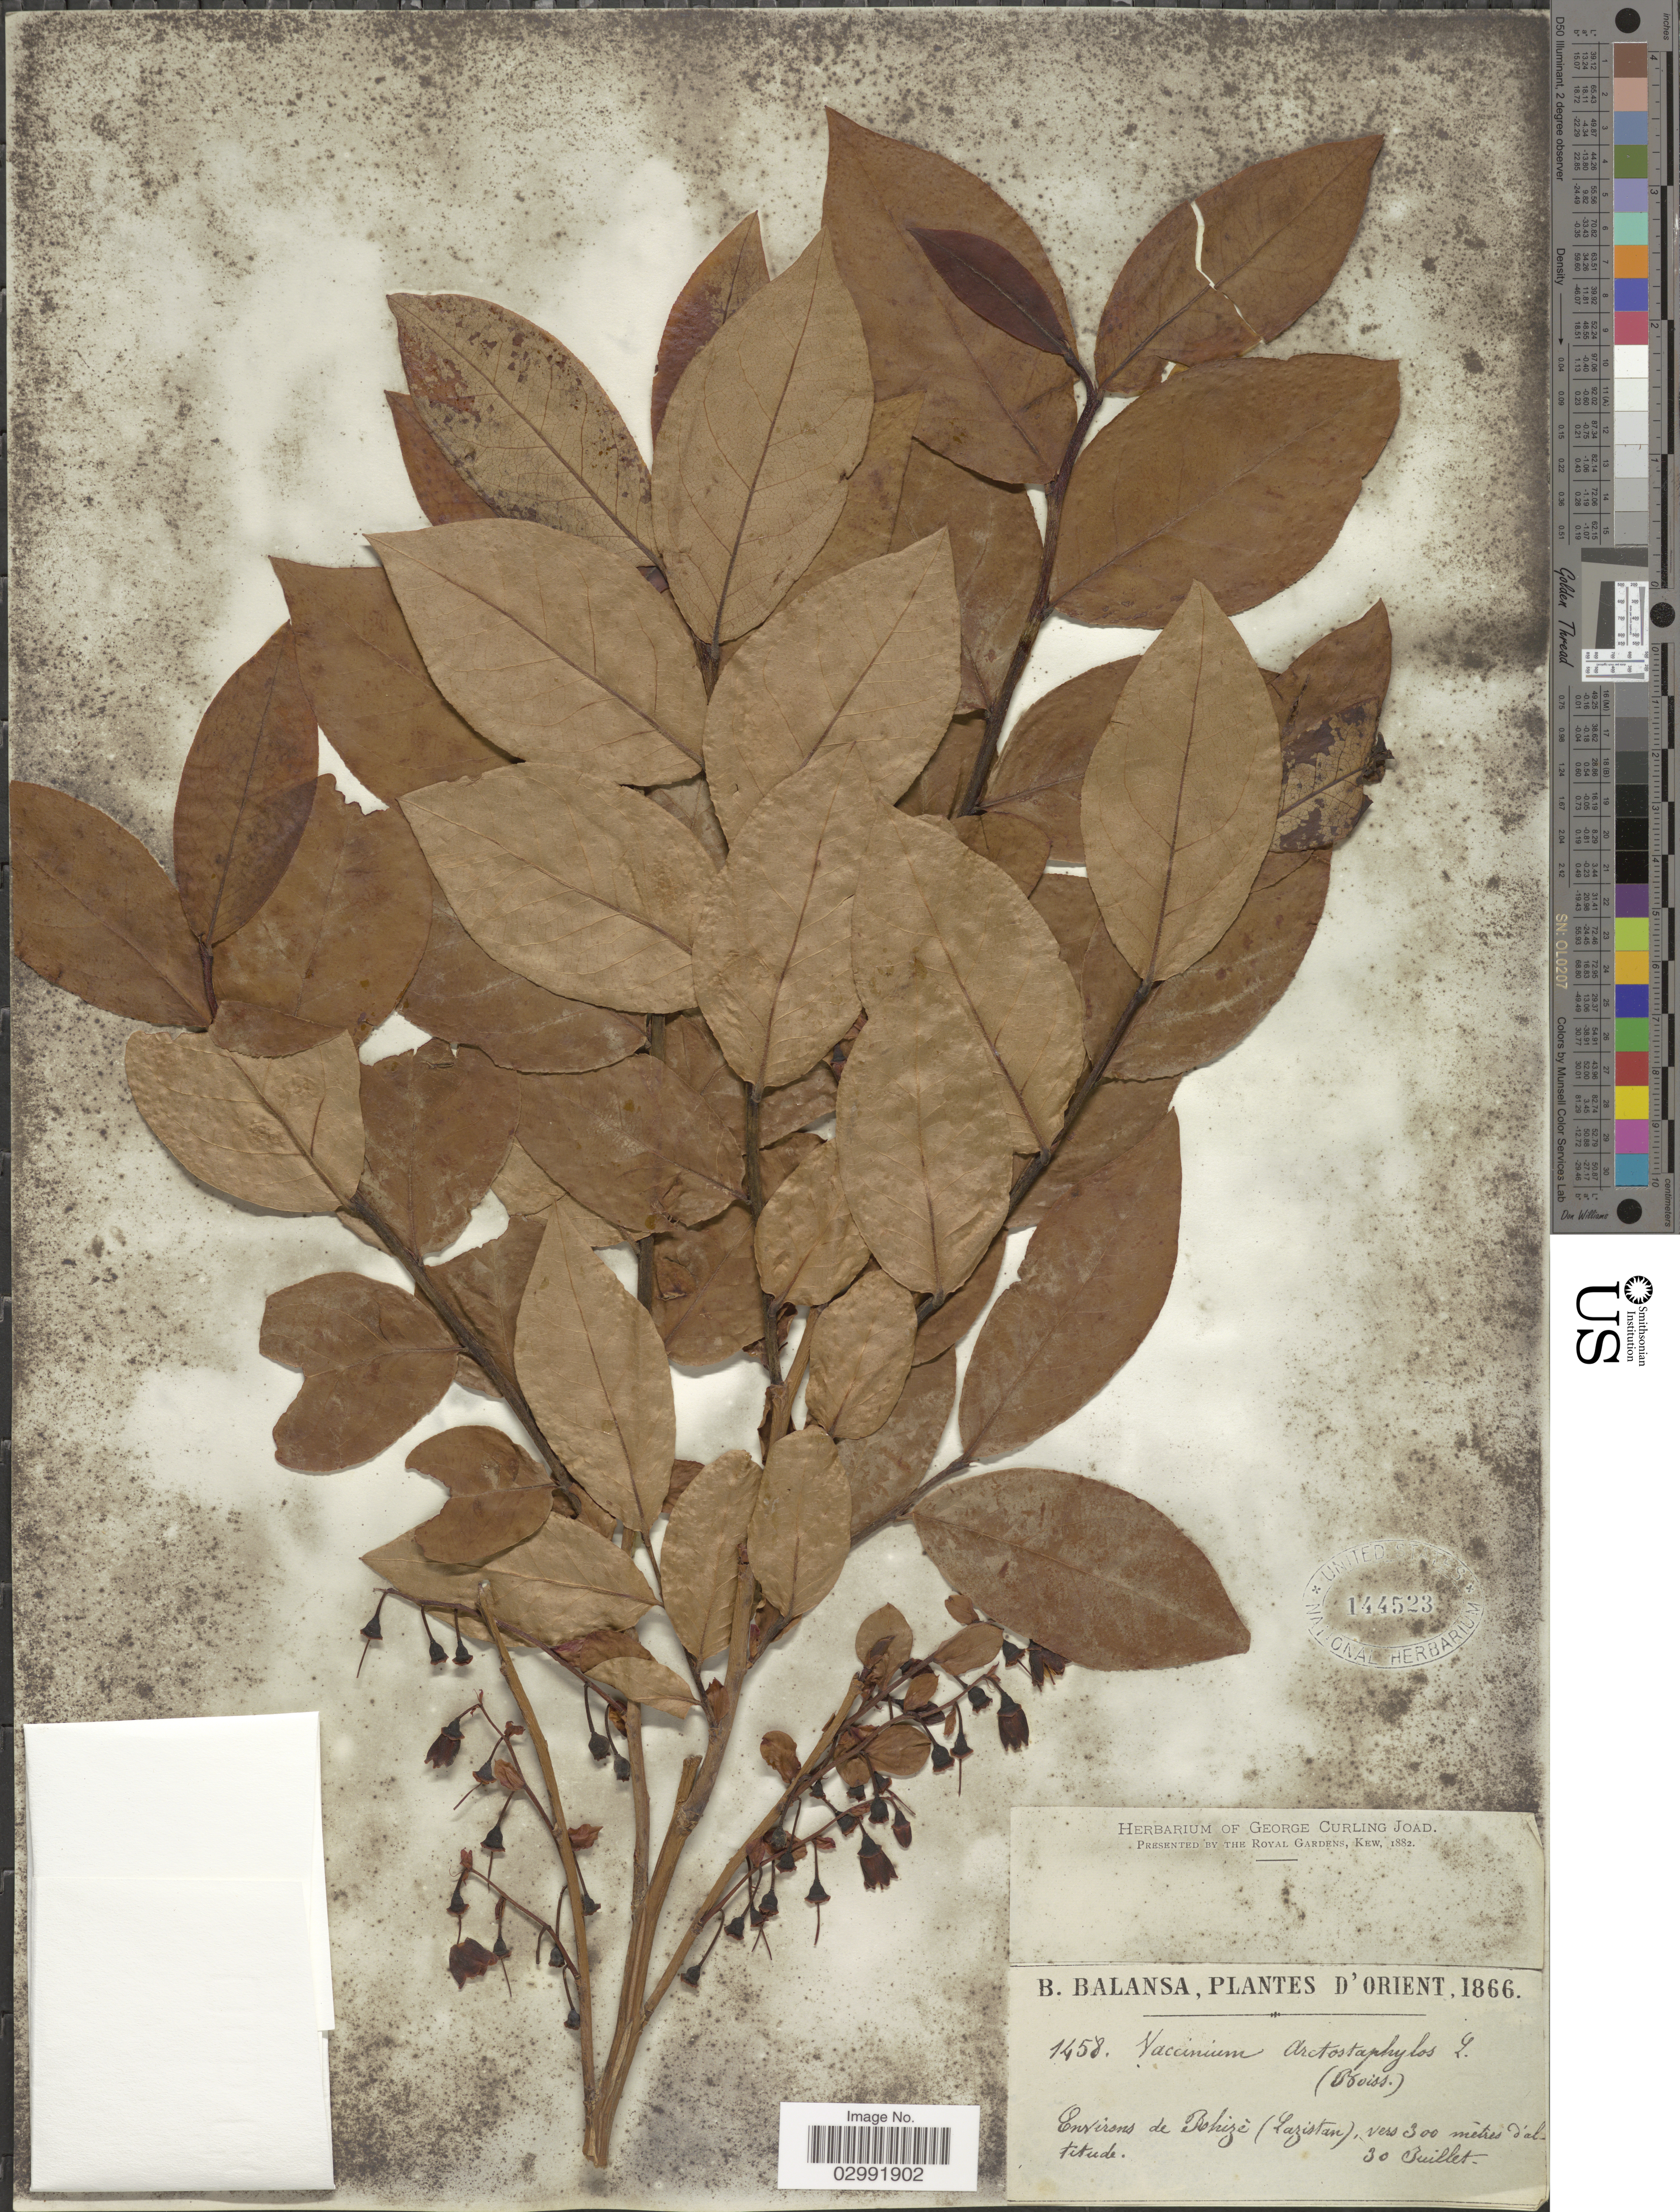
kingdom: Plantae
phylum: Tracheophyta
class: Magnoliopsida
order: Ericales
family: Ericaceae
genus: Vaccinium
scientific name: Vaccinium arctostaphylos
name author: L.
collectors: B. Balansa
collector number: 1458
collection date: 1866-07-30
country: Turkey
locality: Environs de Rehizè (Lazistan).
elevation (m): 300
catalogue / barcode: US 144523